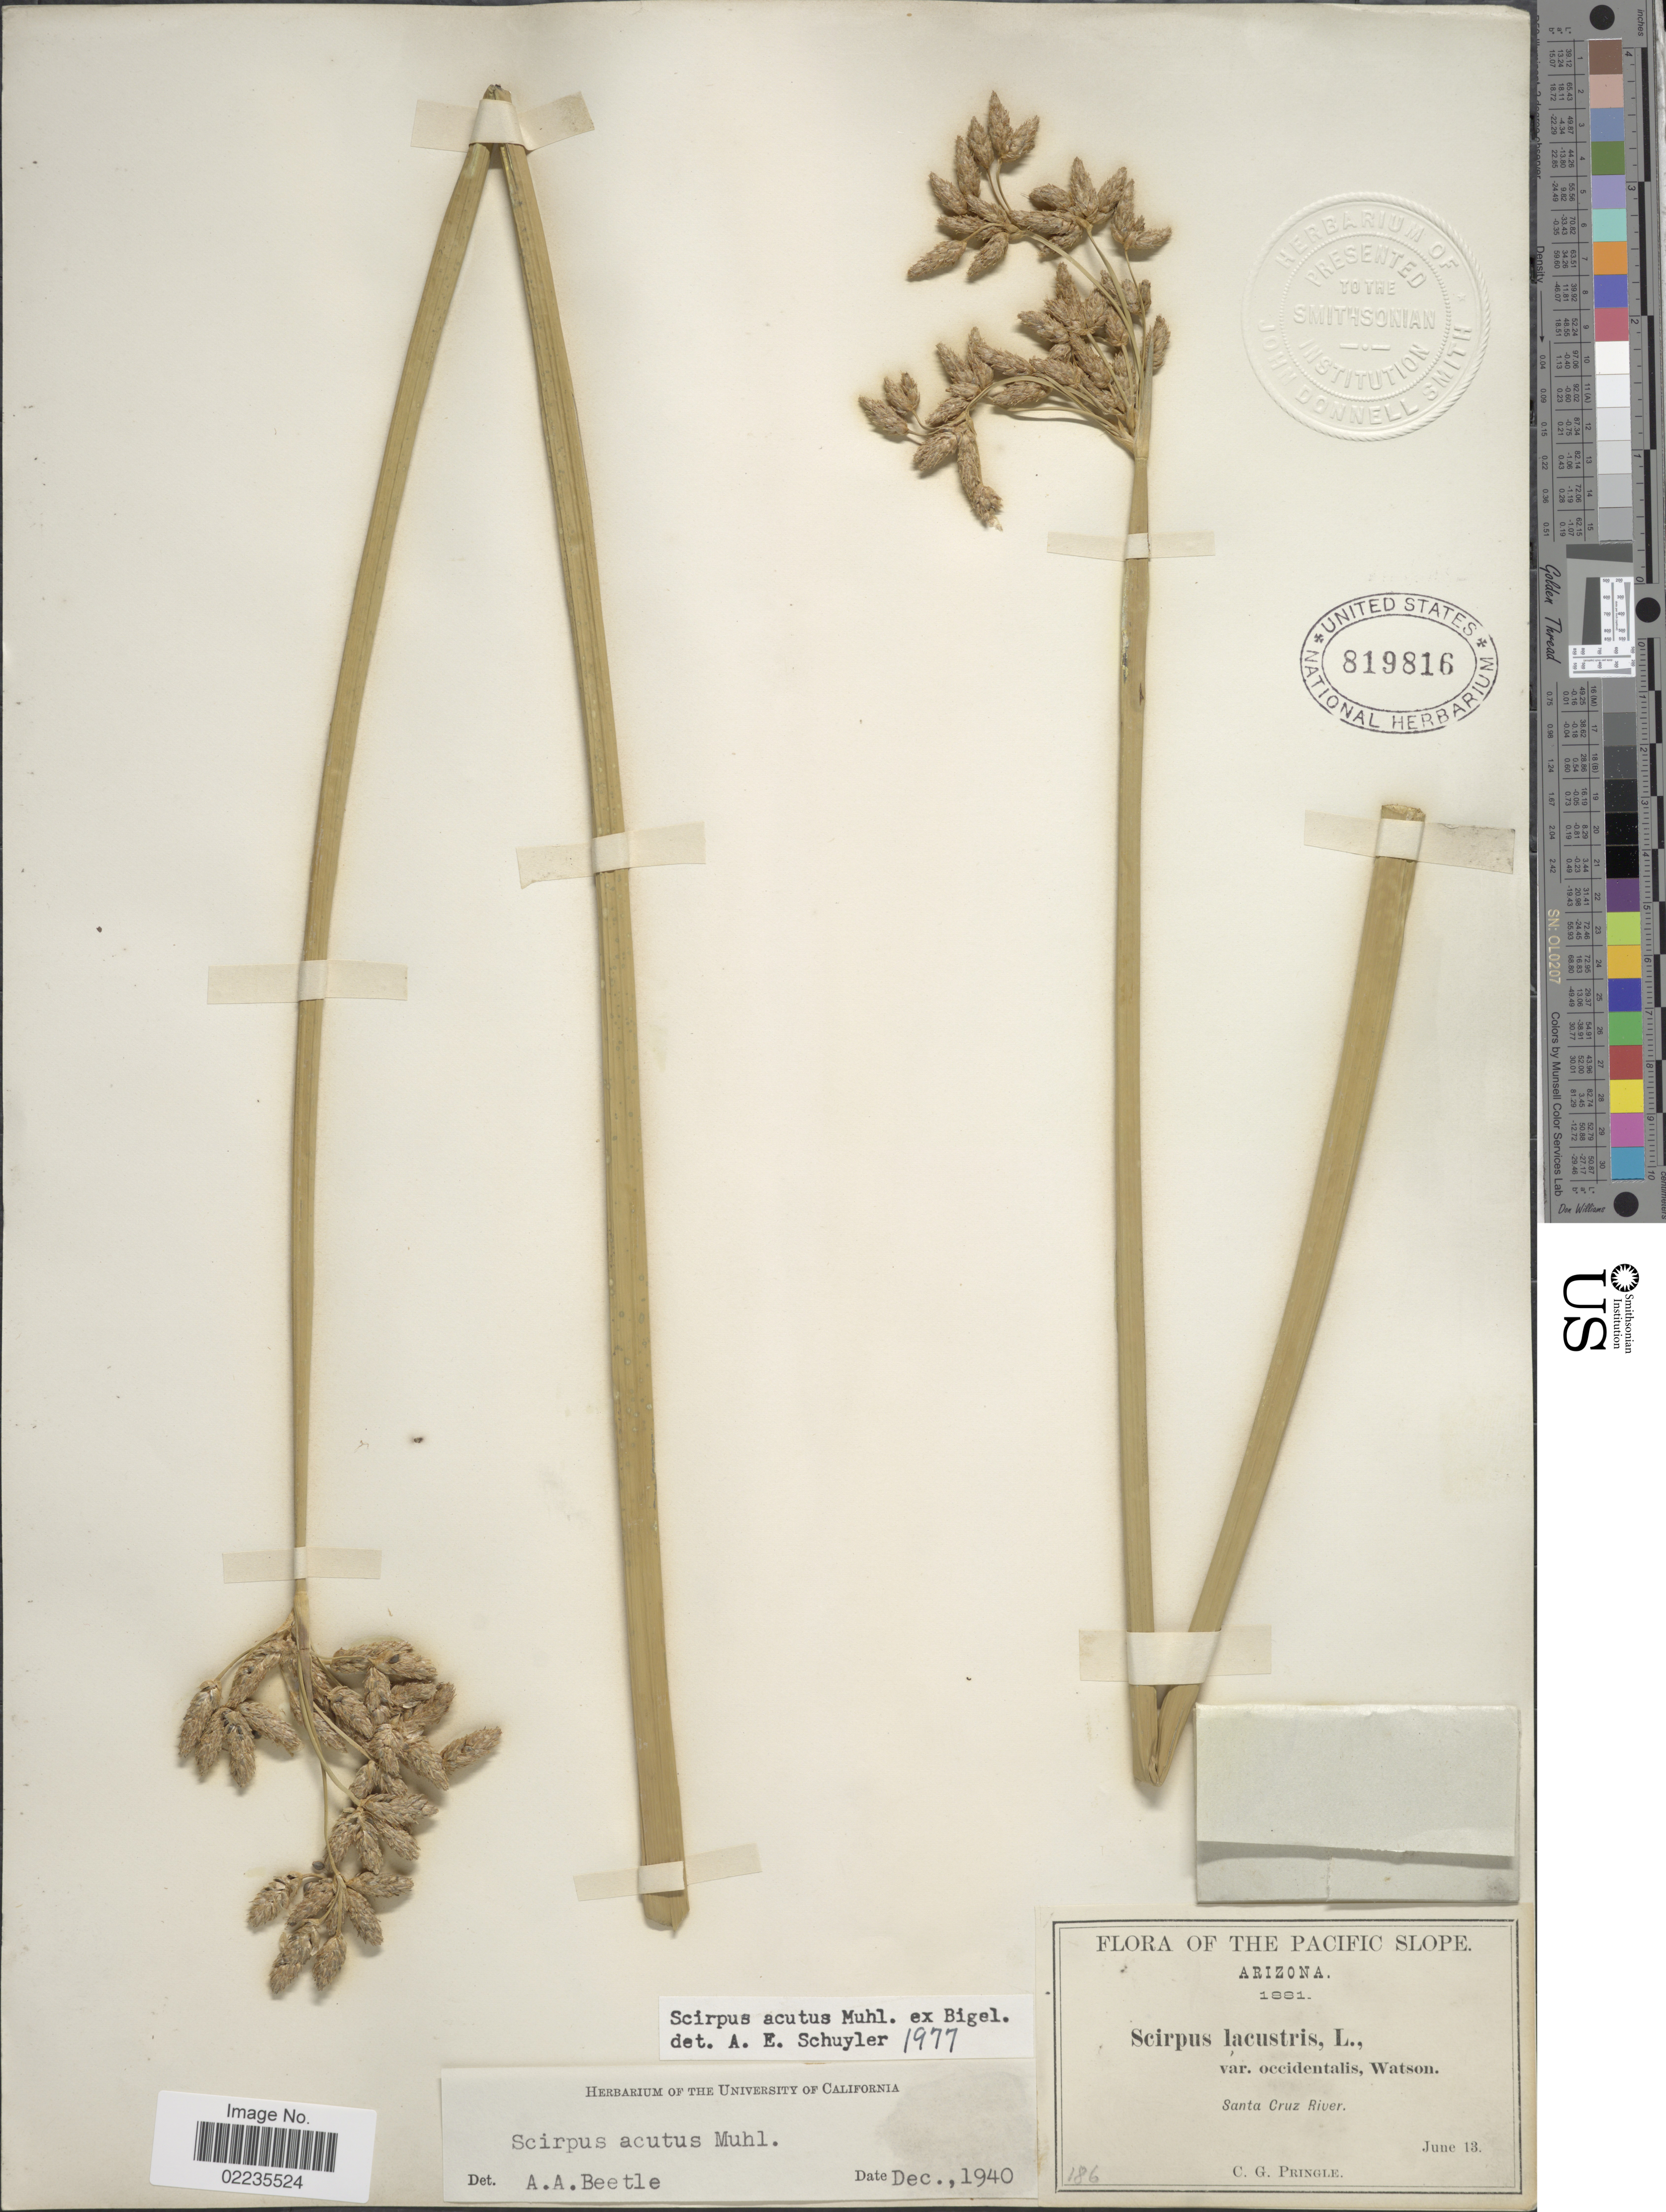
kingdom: Plantae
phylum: Tracheophyta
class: Liliopsida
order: Poales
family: Cyperaceae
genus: Schoenoplectus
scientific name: Schoenoplectus acutus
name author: (Muhl. ex Bigelow) Á. Löve & D. Löve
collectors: C. G. Pringle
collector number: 186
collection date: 1881-06-13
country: United States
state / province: Arizona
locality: The Pacific Slope, Santa Cruz River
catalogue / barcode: US 819816